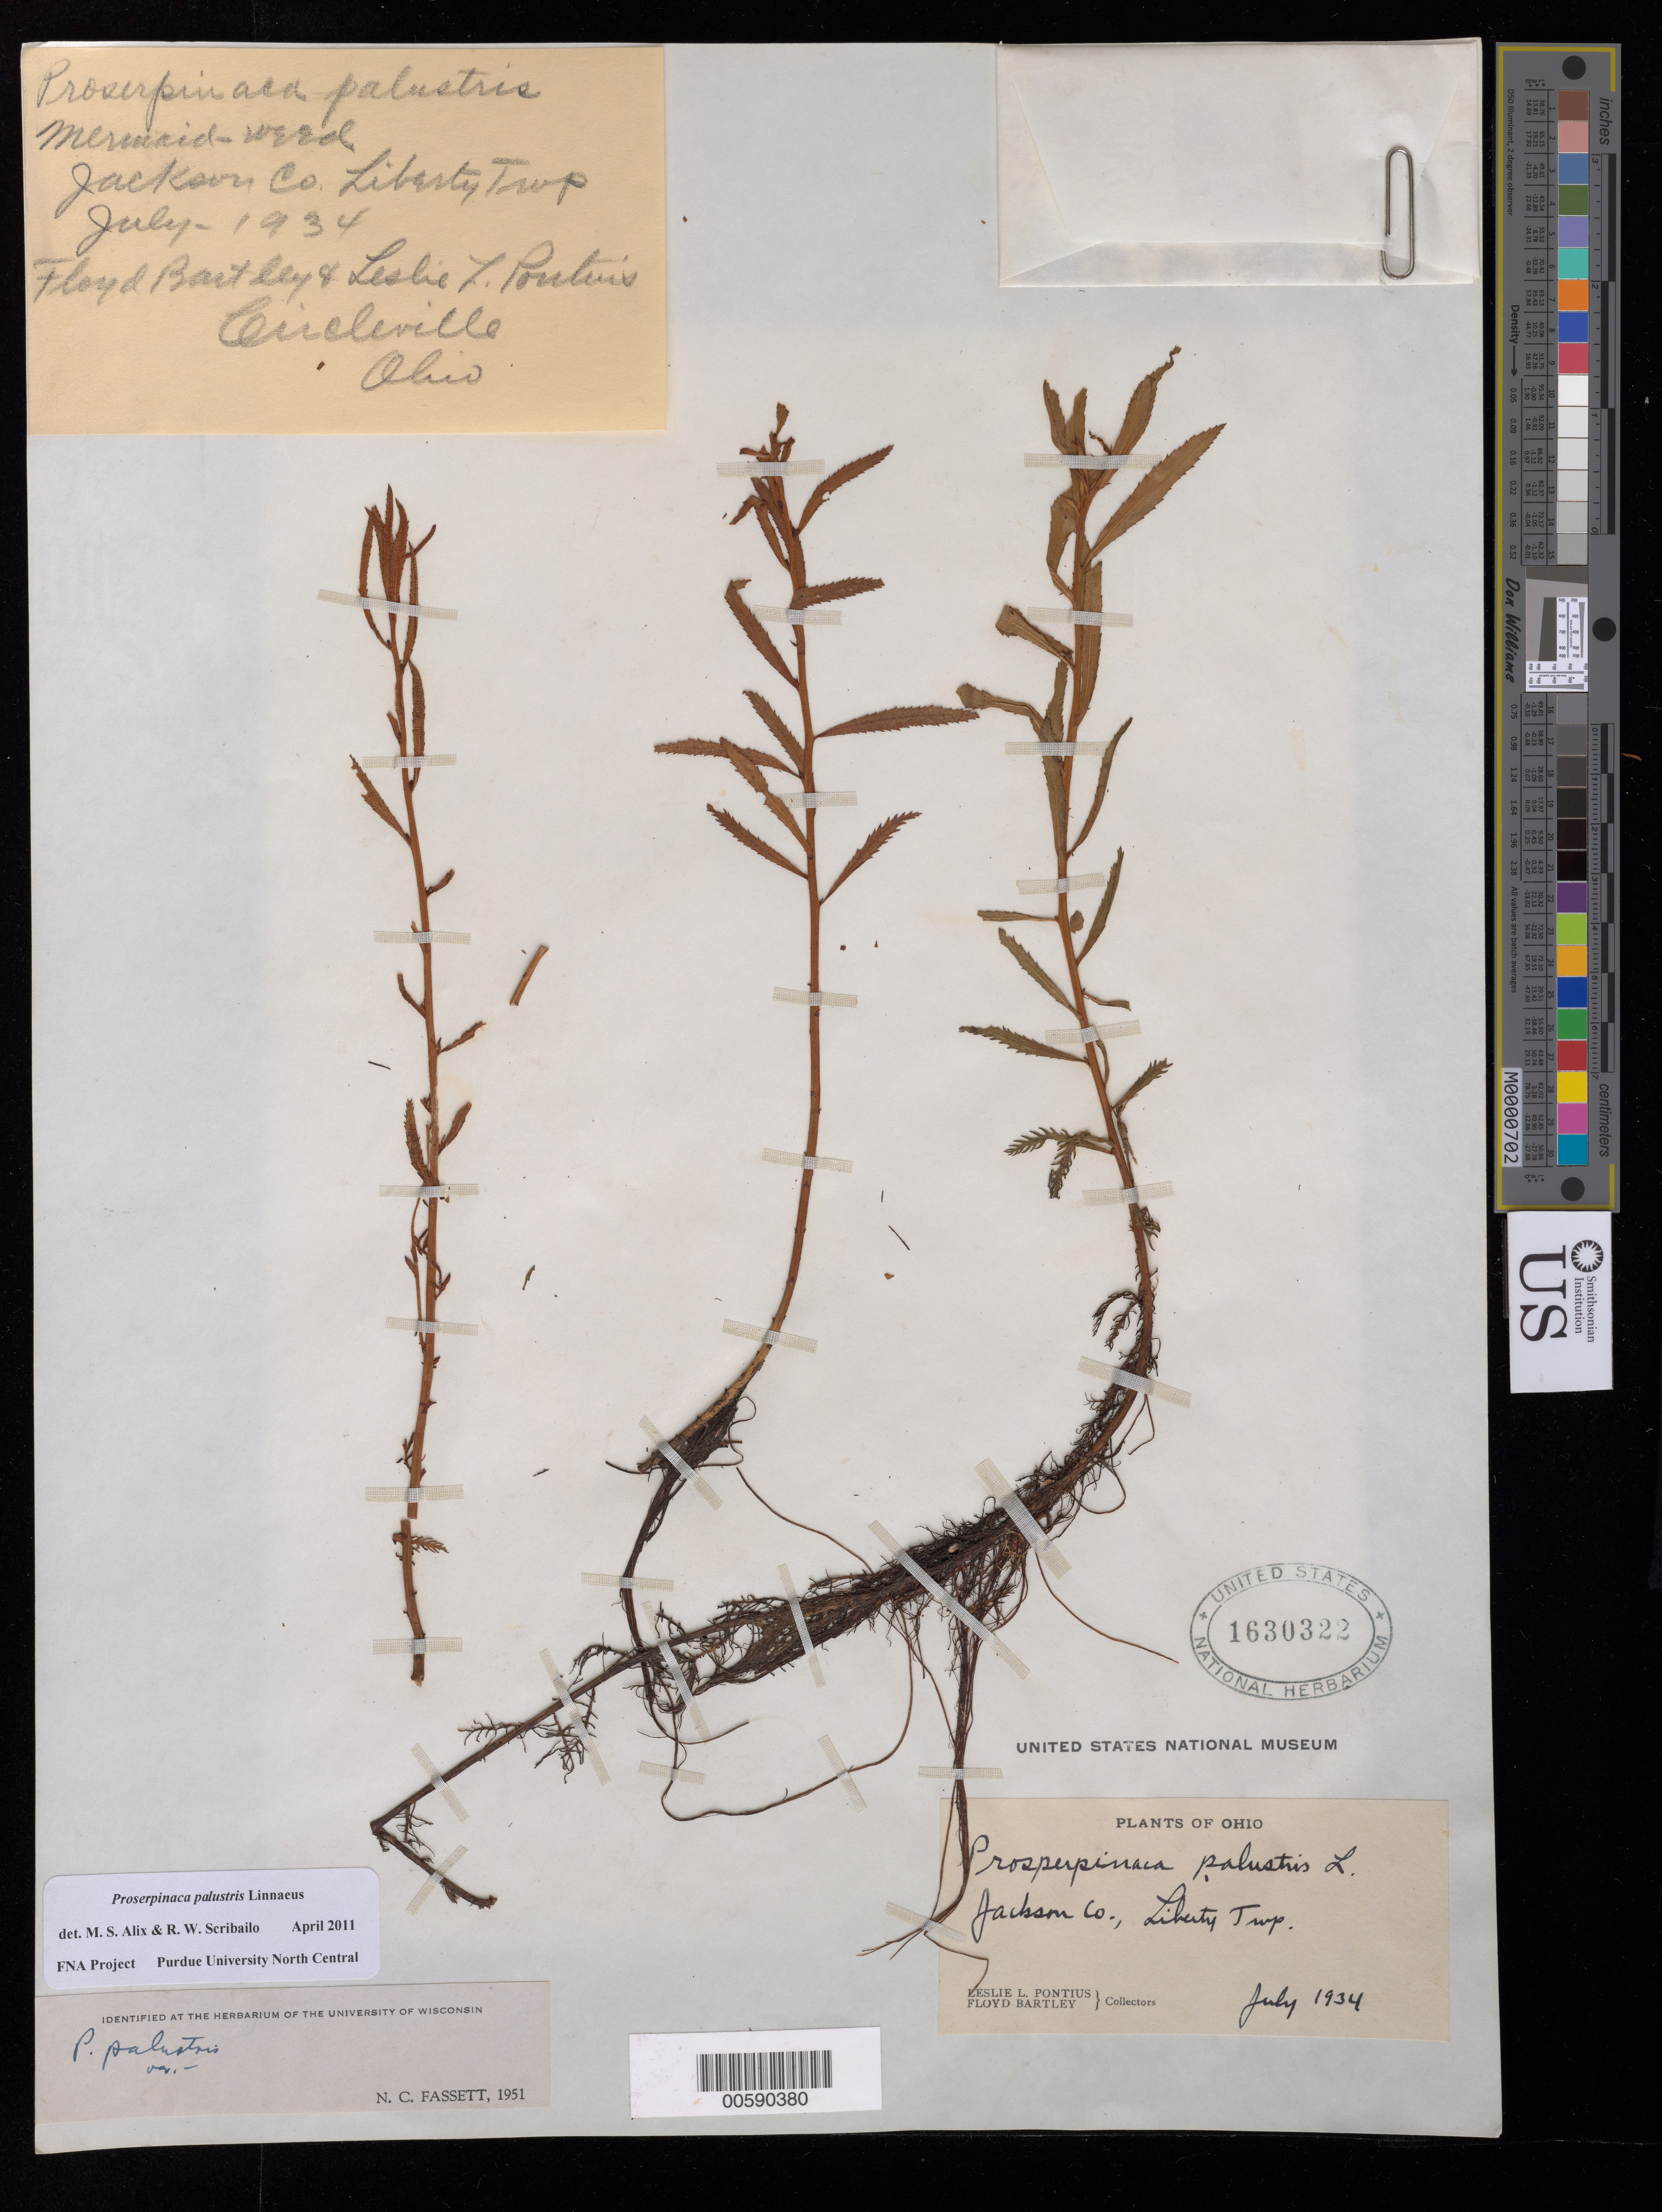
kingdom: Plantae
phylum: Tracheophyta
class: Magnoliopsida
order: Saxifragales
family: Haloragaceae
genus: Proserpinaca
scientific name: Proserpinaca palustris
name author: L.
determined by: Scribailo, R. W.; Alix, M. S.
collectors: L. Pontius & F. Bartley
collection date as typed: Jul 1934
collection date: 1934-07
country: United States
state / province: Ohio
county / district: Jackson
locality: Liberty Twp., Circleville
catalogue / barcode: US 1630322